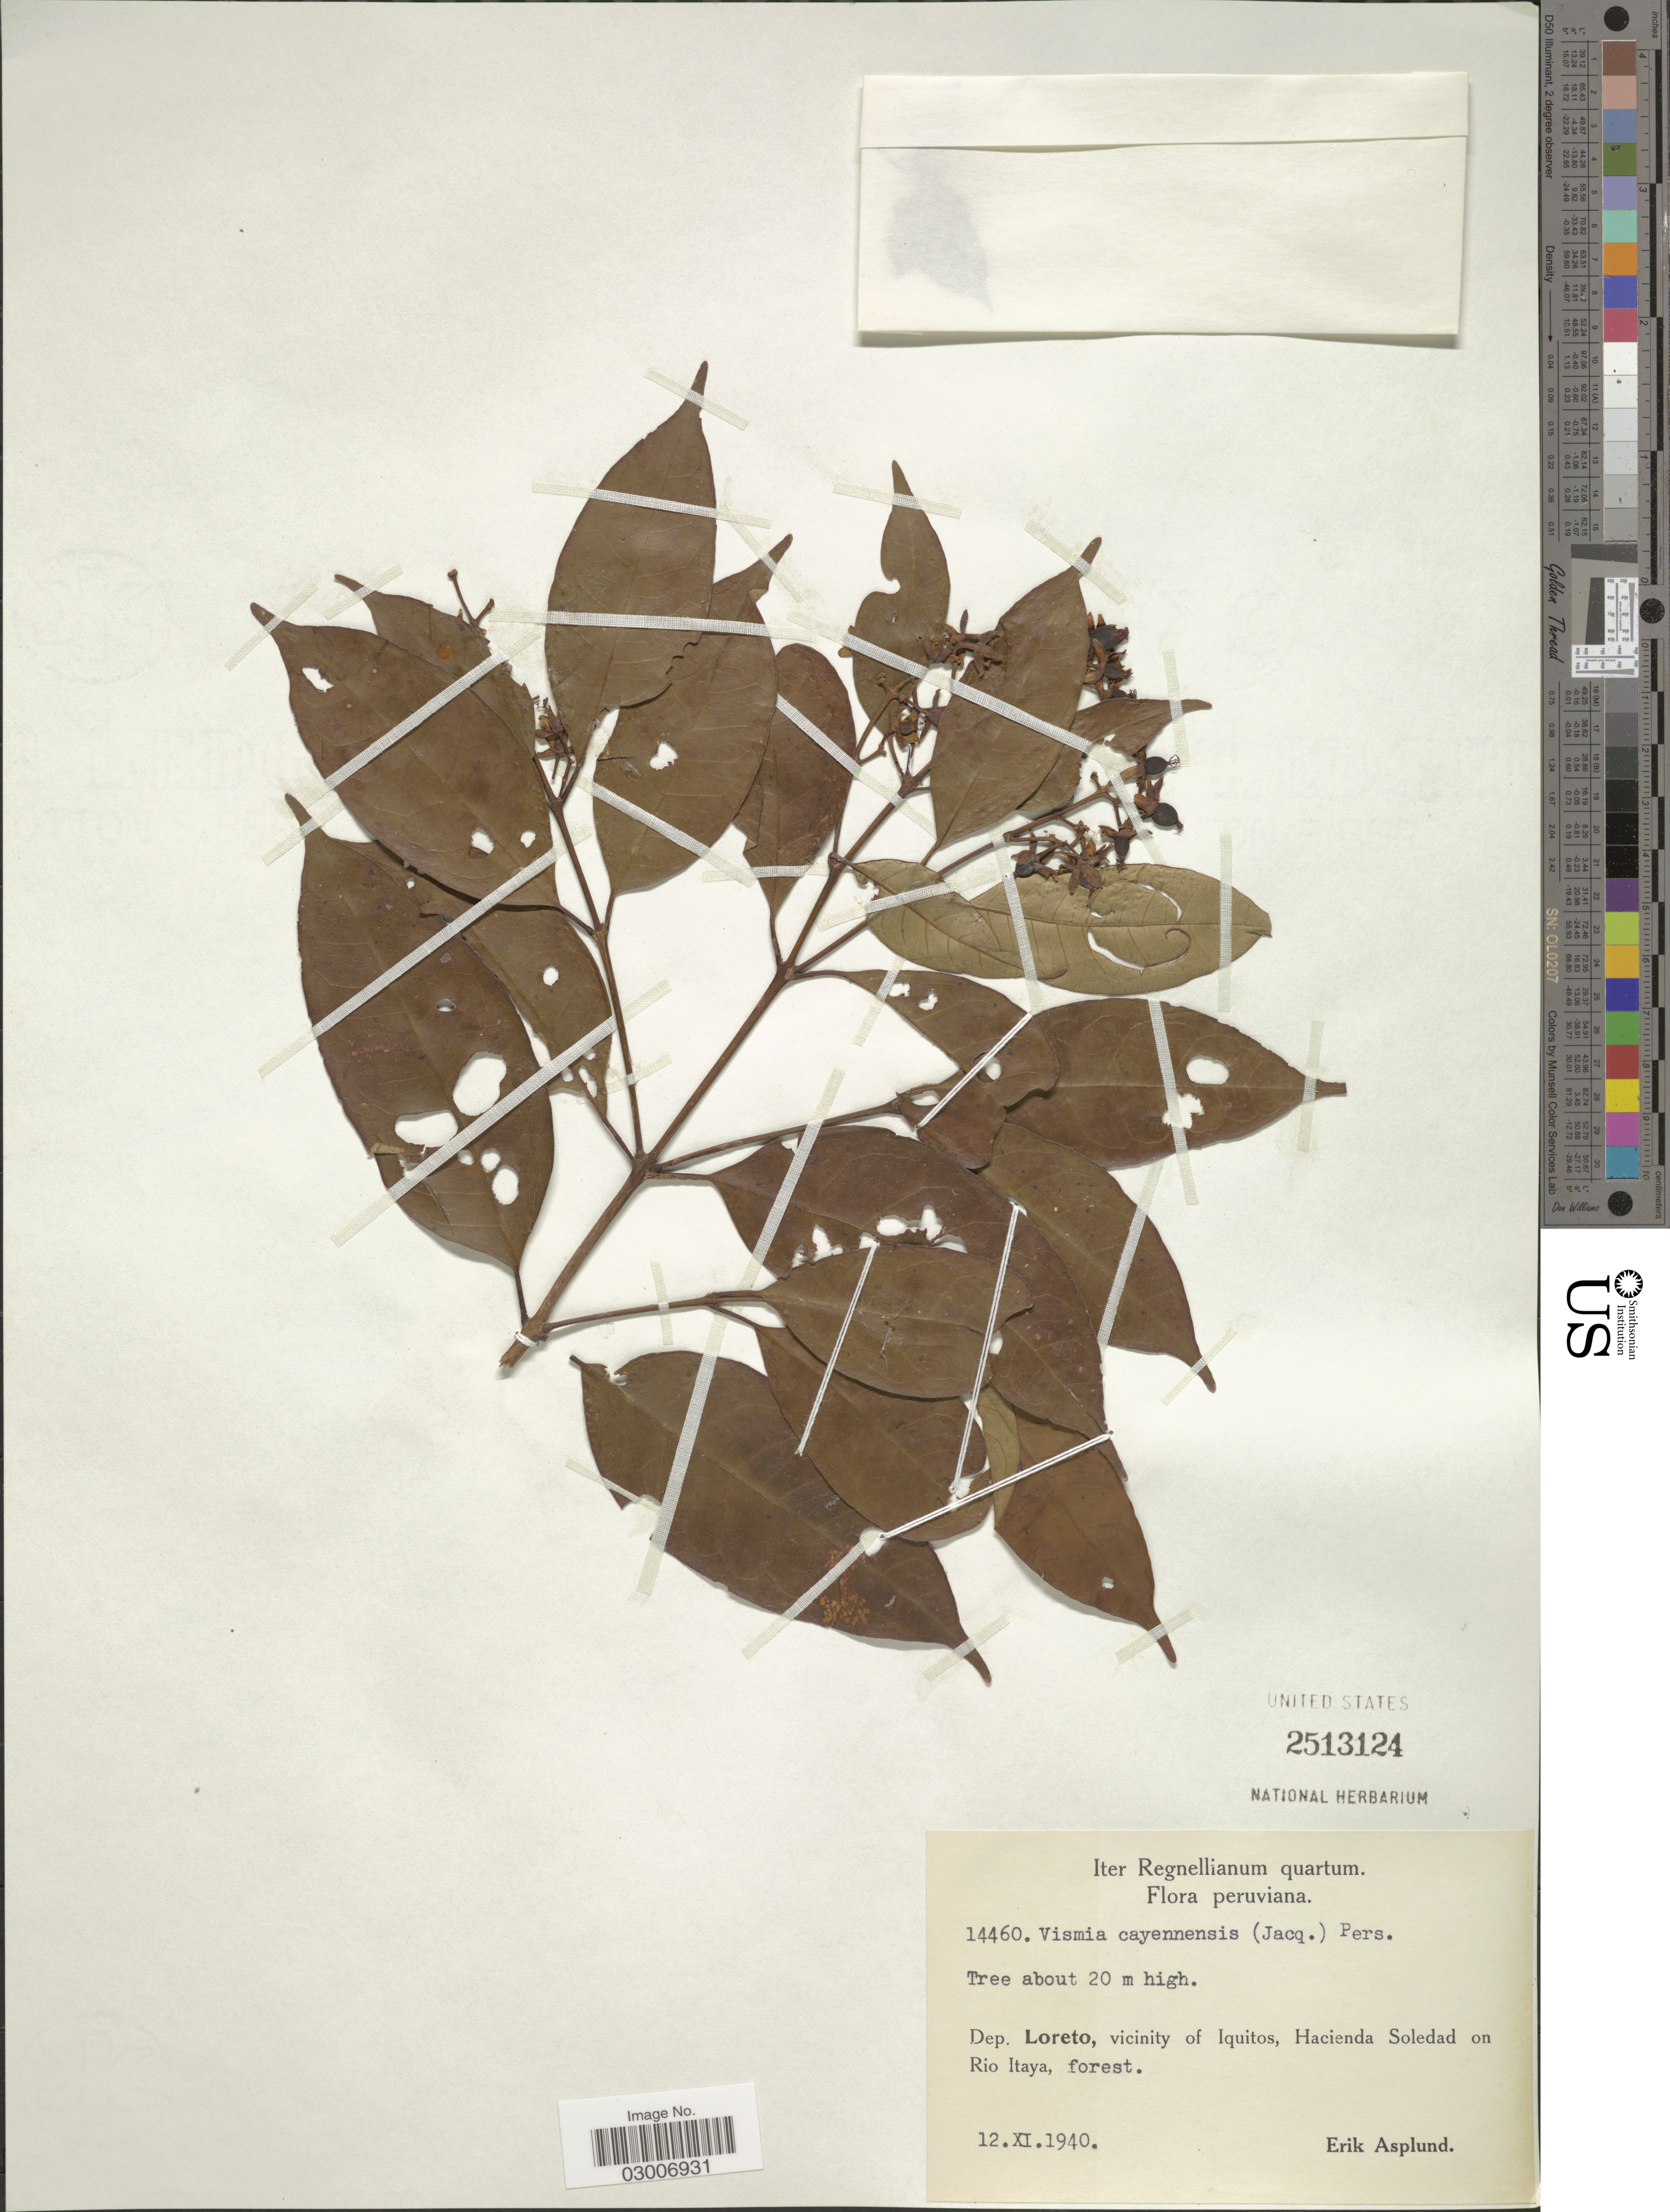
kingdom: Plantae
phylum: Tracheophyta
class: Magnoliopsida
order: Malpighiales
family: Hypericaceae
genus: Vismia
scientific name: Vismia plicatifolia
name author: Hochr.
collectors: E. Asplund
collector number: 14460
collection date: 1940-11-12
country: Peru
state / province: Loreto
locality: Dep. Loreto, vicinity of Iquitos, Hacienda Soledad on Rio Itaya.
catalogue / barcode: US 2513124